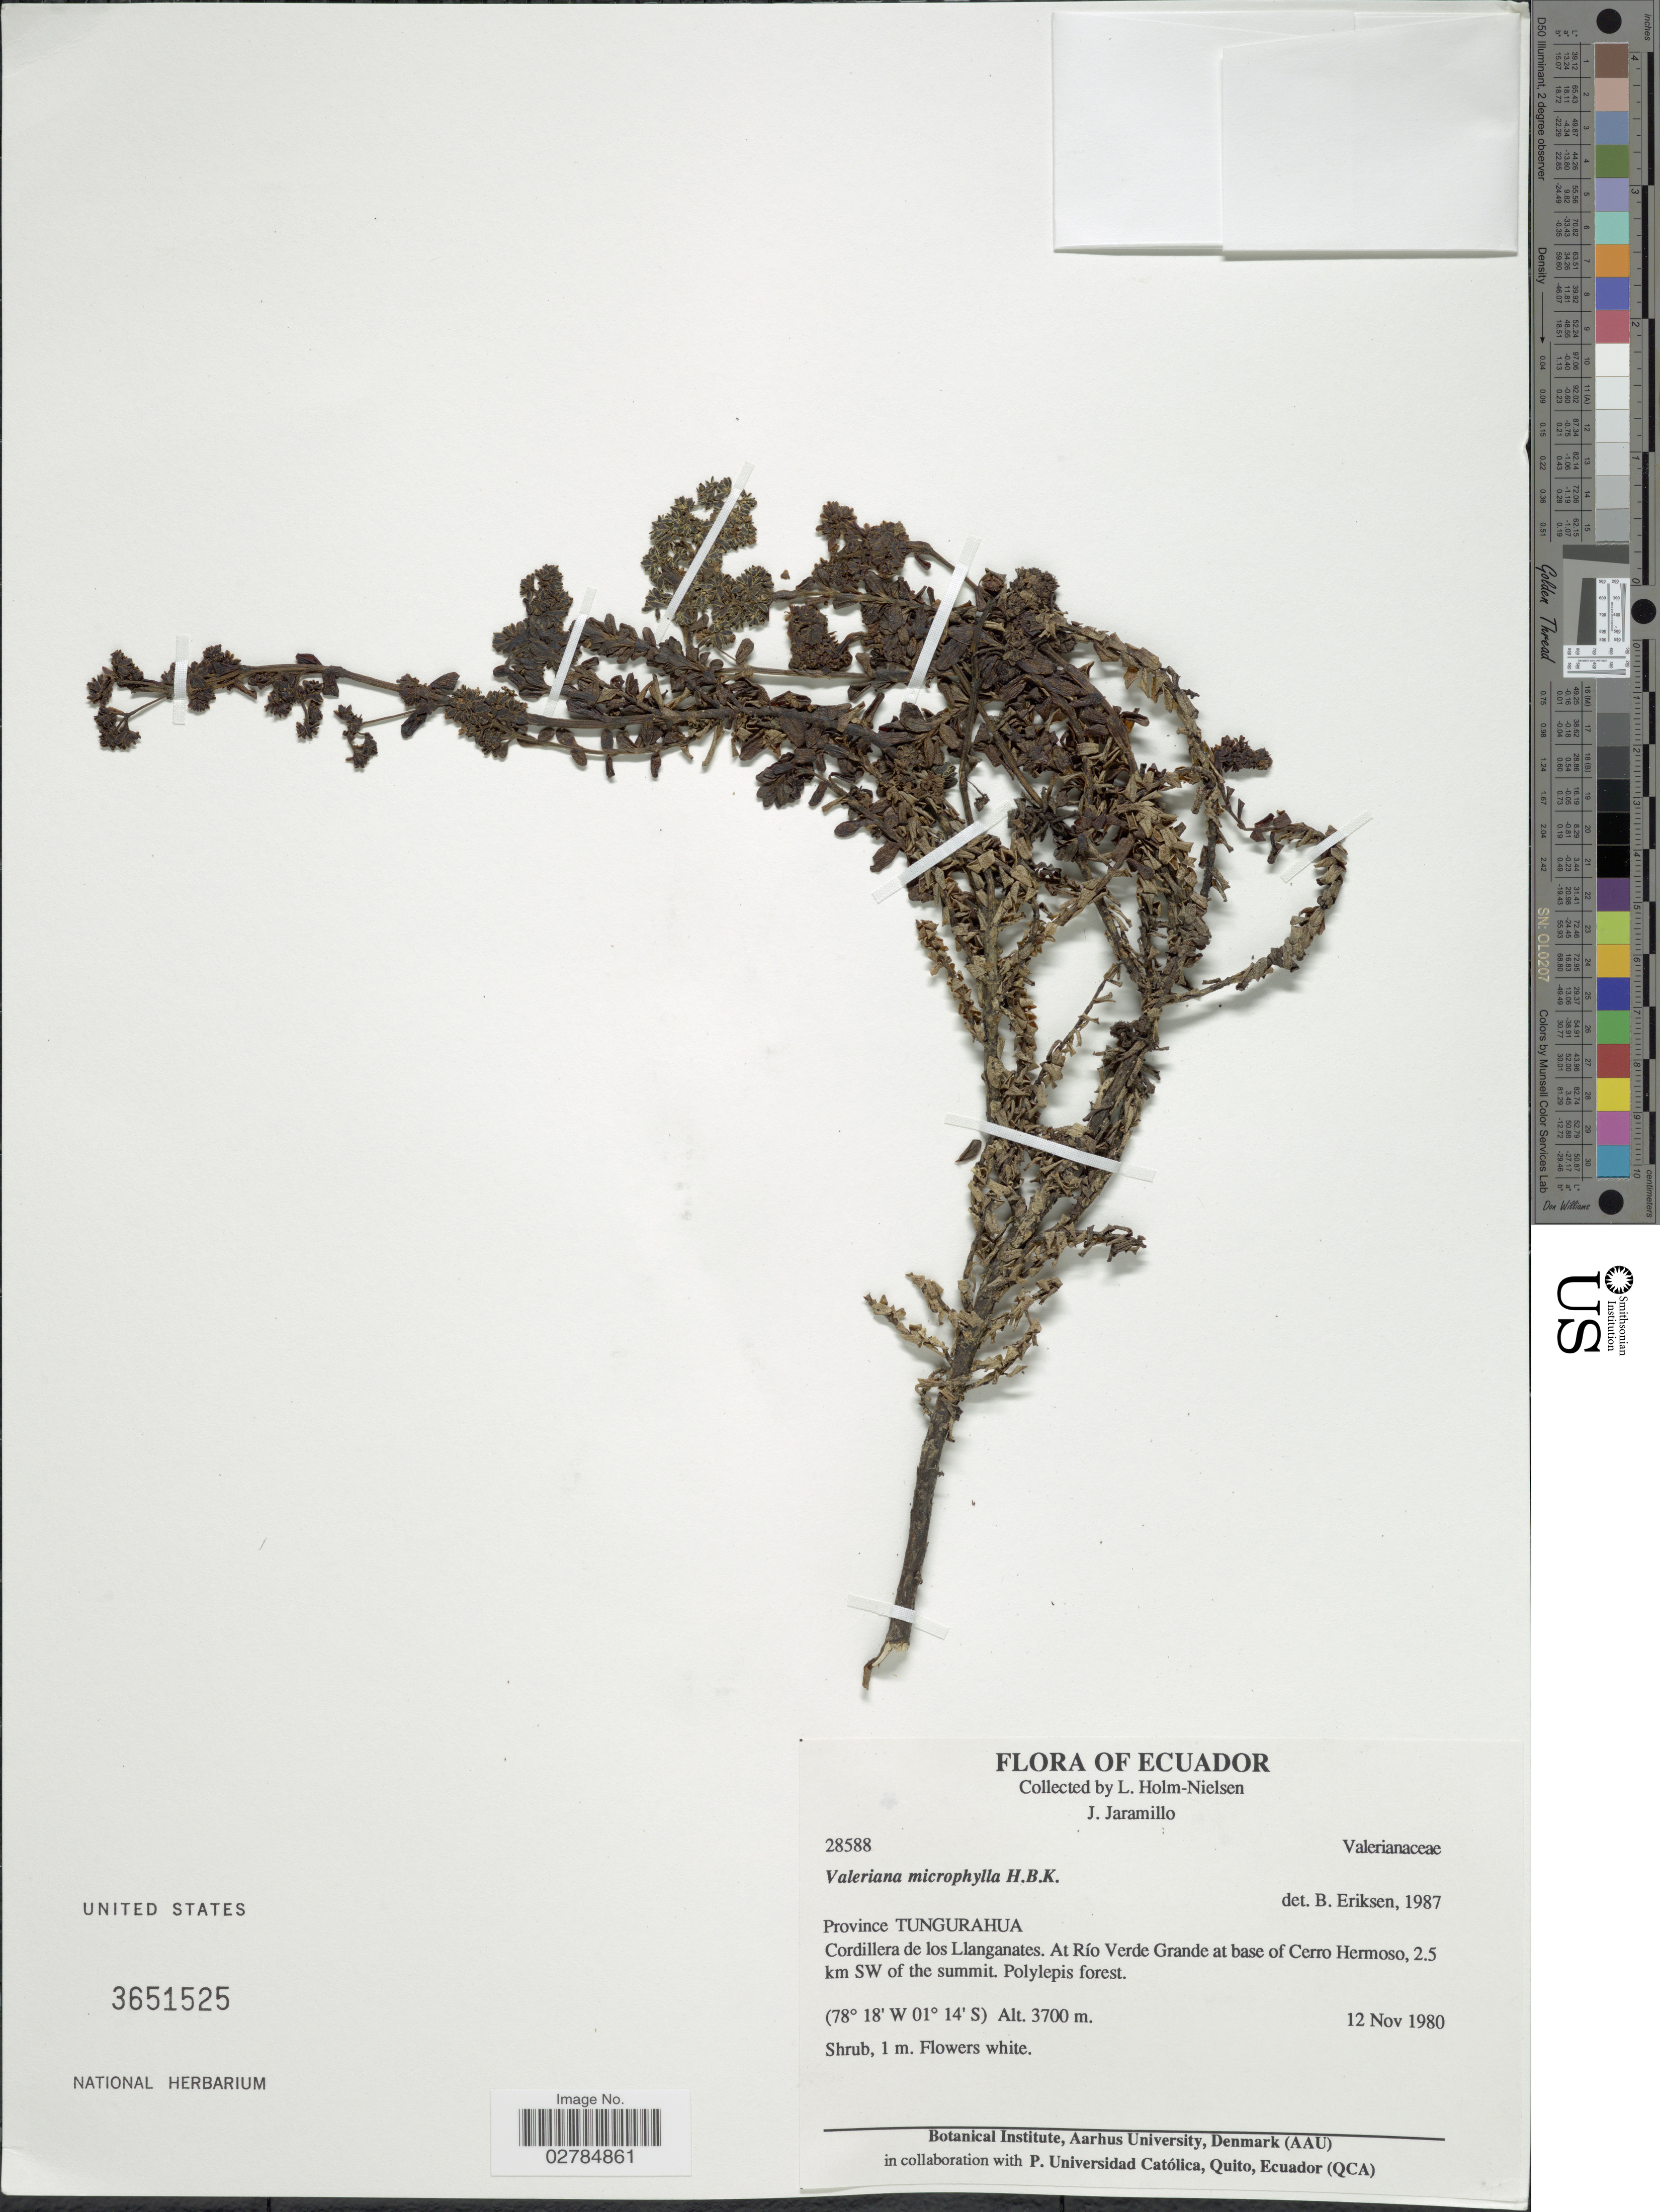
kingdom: Plantae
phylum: Tracheophyta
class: Magnoliopsida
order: Dipsacales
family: Caprifoliaceae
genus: Valeriana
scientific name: Valeriana microphylla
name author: Kunth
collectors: L. Holm-Nielsen & J. Jaramillo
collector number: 28588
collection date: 1980-11-12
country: Ecuador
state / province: Tungurahua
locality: Cordillera de los Llanganates. At Río Verde Grande at base of Cerro Hermoso, 2.5 km SW of the summit.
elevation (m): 3700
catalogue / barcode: US 3651525